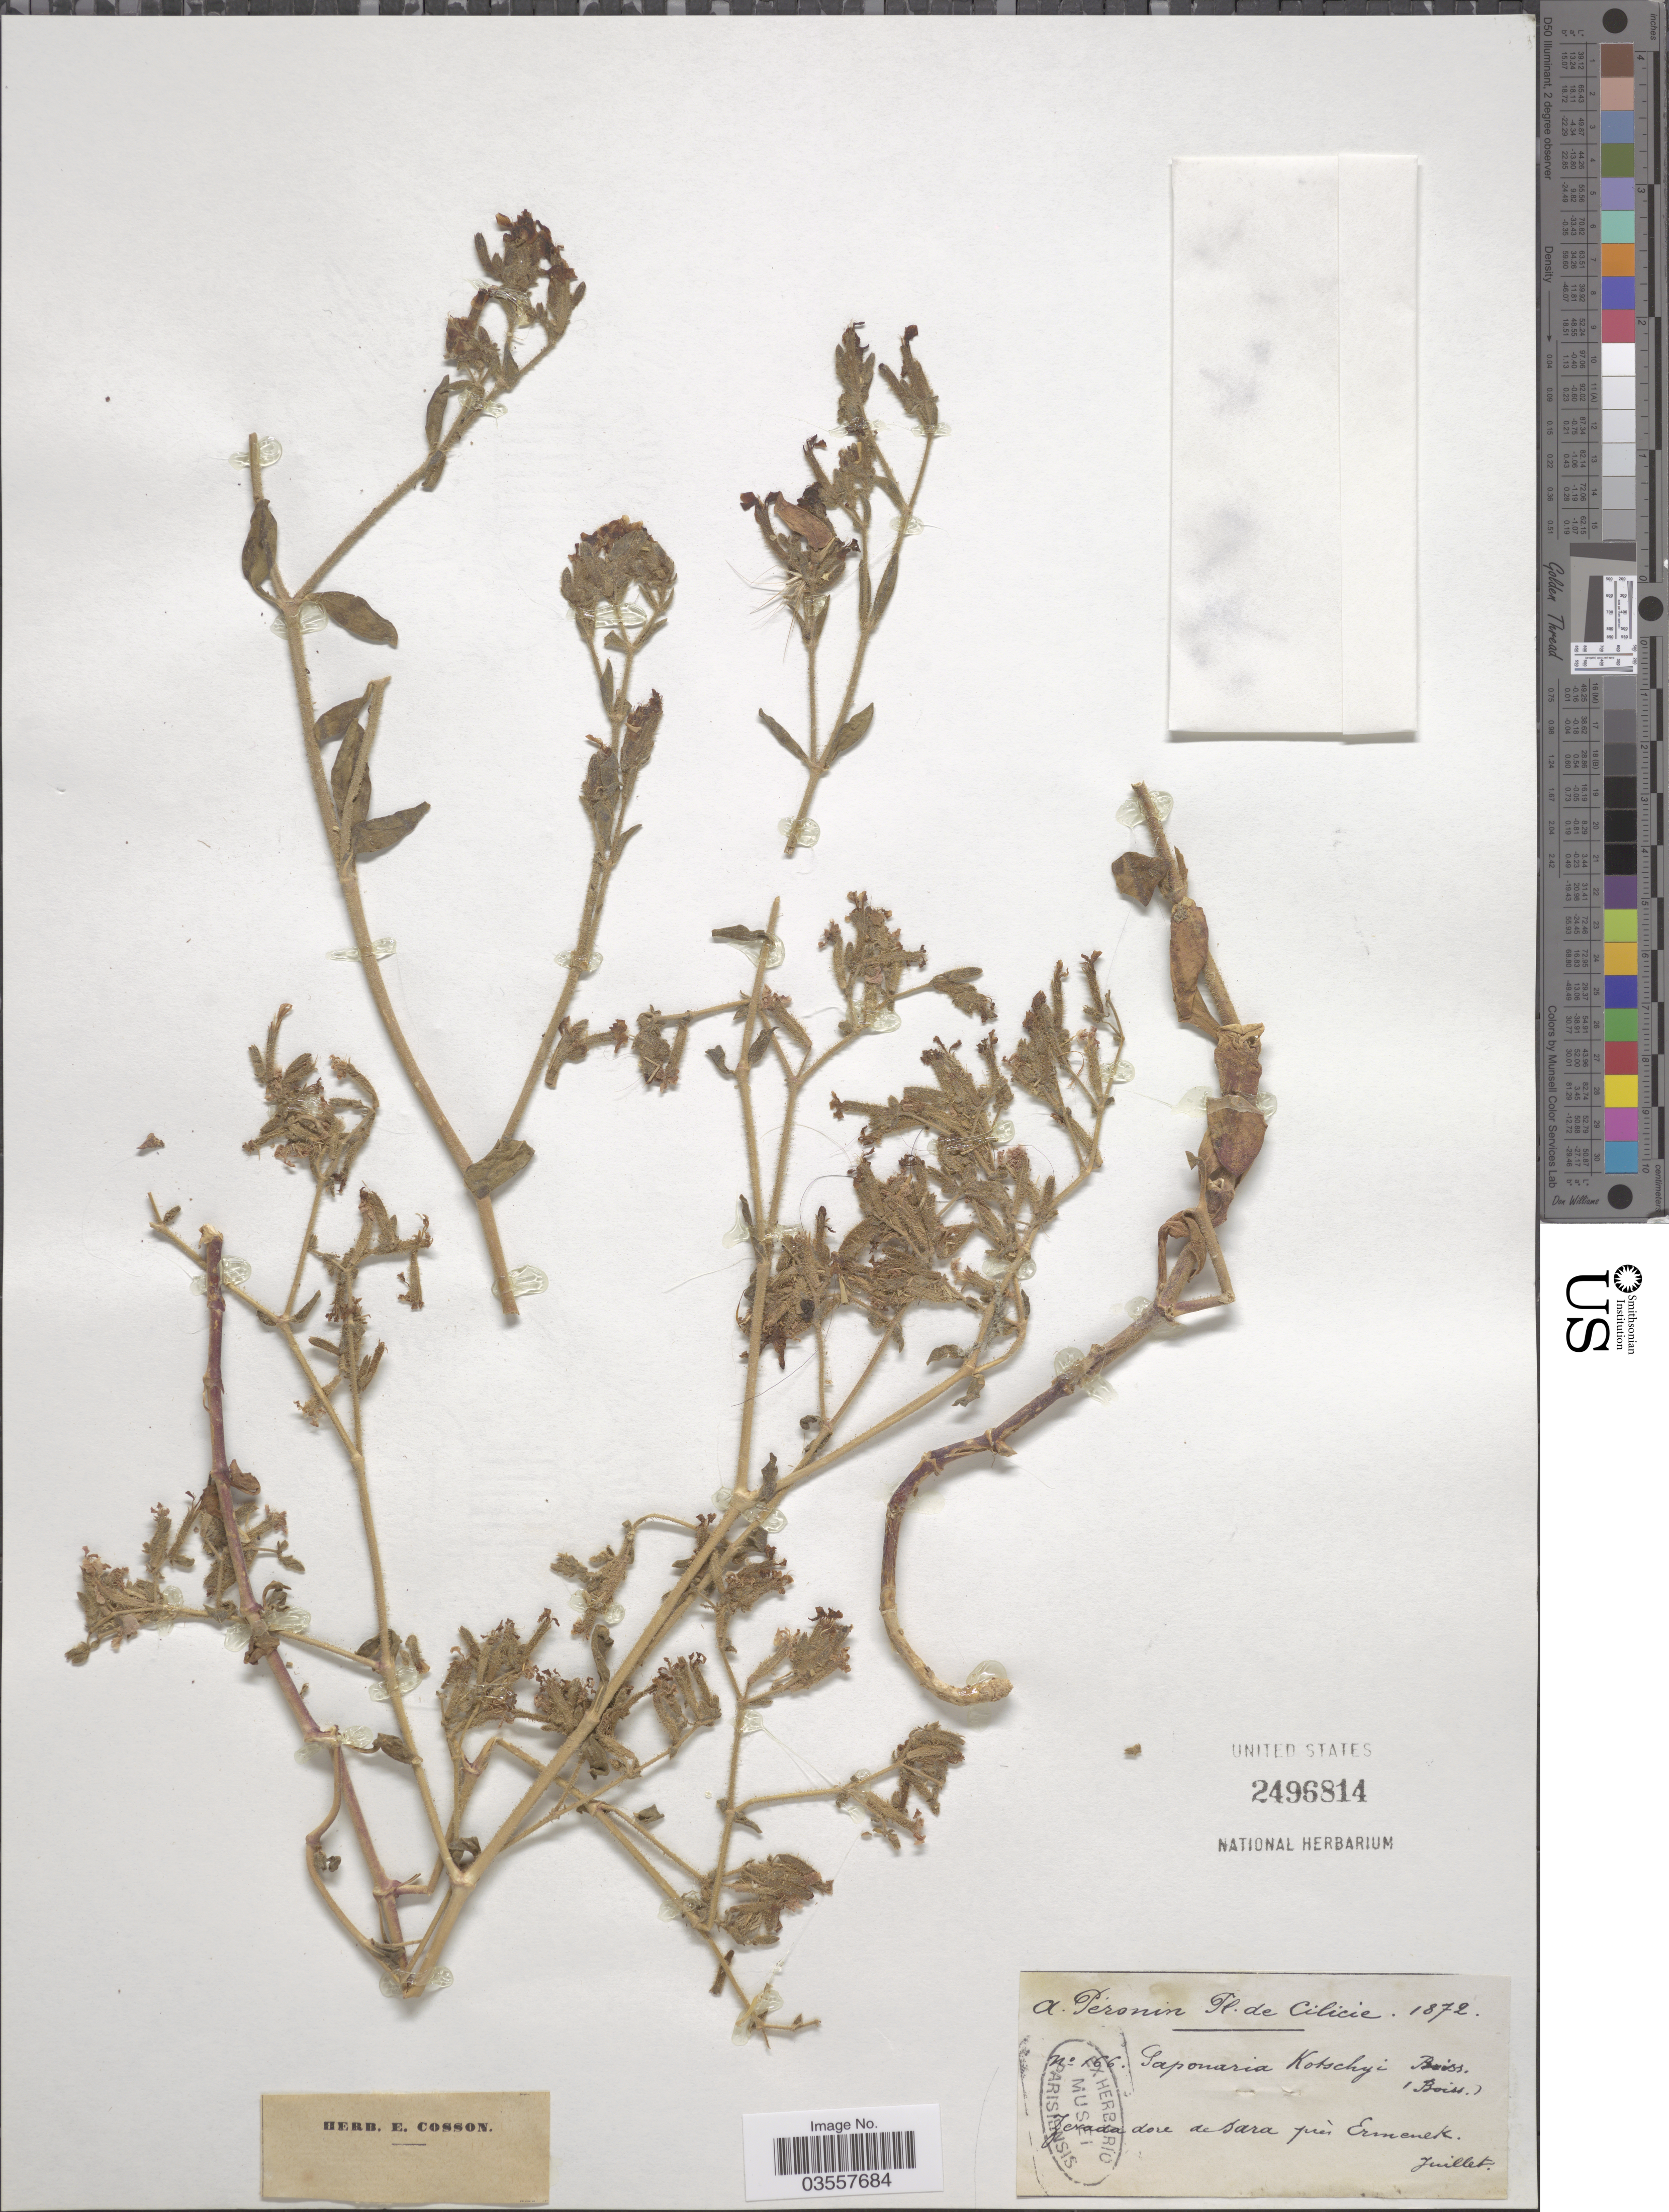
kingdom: Plantae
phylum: Tracheophyta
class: Magnoliopsida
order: Caryophyllales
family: Caryophyllaceae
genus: Saponaria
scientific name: Saponaria kotschyi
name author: Boiss.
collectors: A. Péronin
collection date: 1872-07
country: Turkey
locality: Cilicie. Zerada dore de sara près Ermenek.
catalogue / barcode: US 2496814